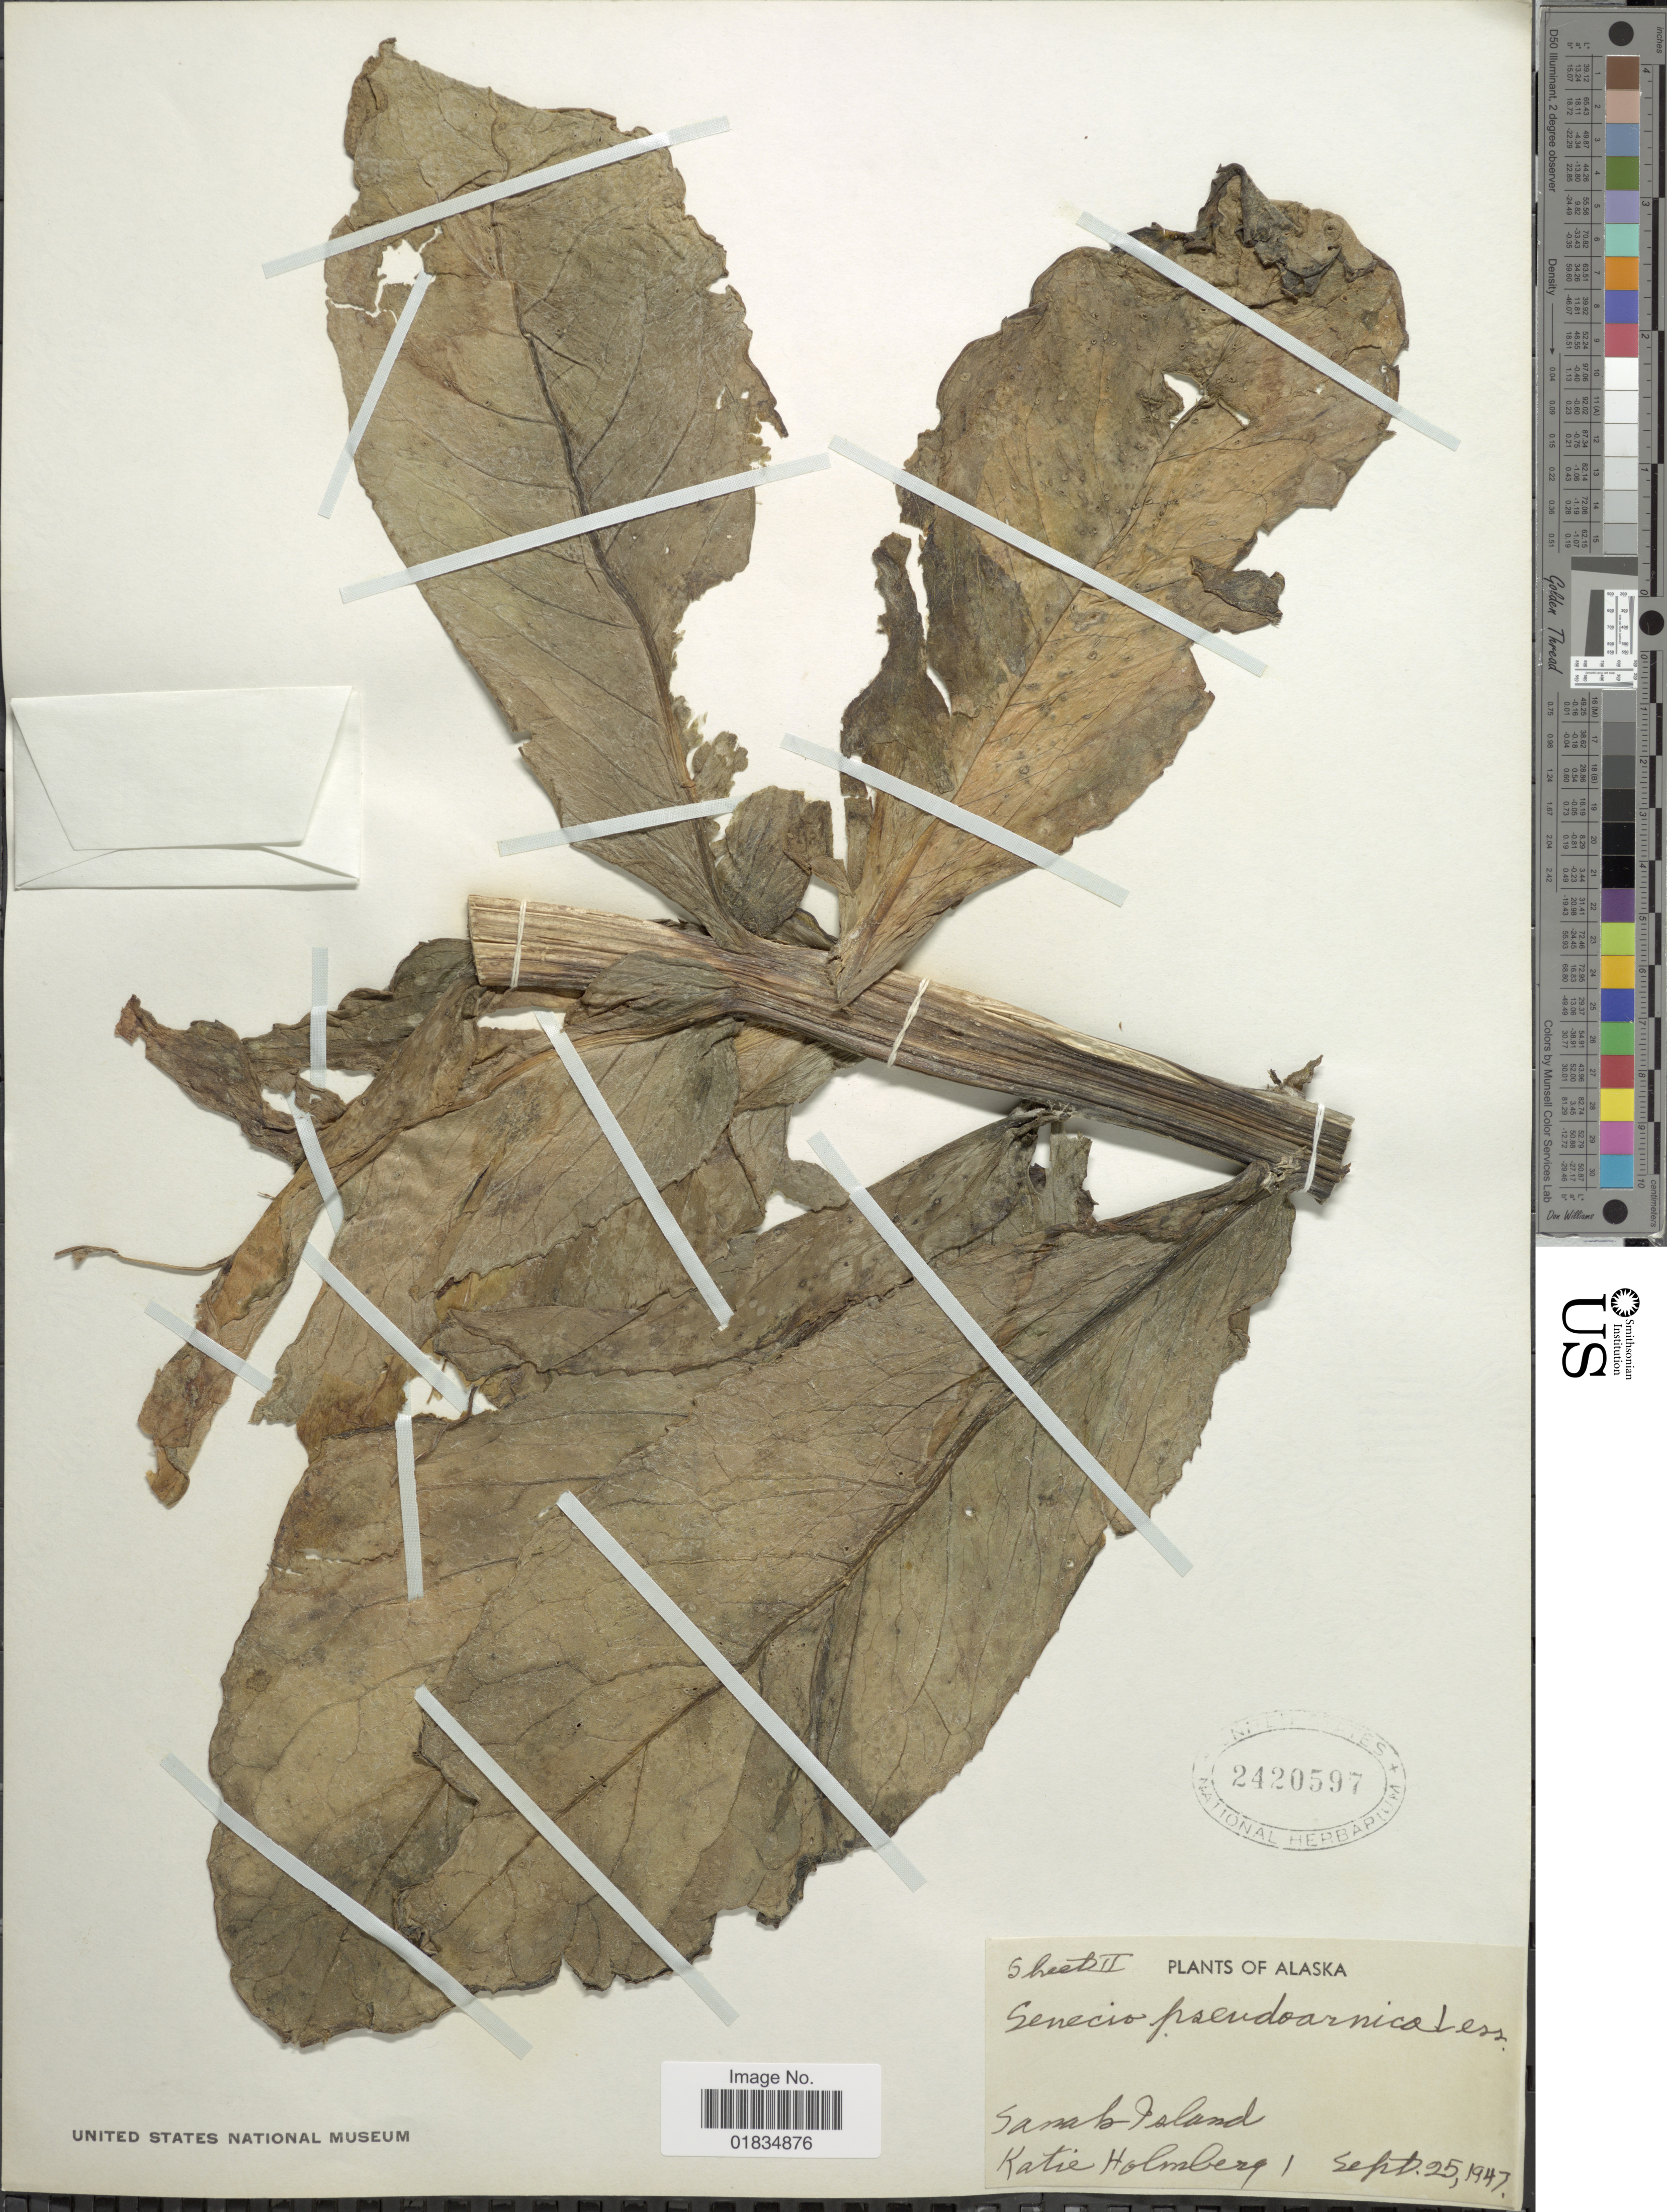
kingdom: Plantae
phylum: Tracheophyta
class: Magnoliopsida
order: Asterales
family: Asteraceae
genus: Senecio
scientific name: Senecio pseudoarnica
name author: Less.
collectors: K. Holmberg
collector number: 1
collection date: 1947-09-25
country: United States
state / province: Alaska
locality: Sanak island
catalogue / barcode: US 2420597